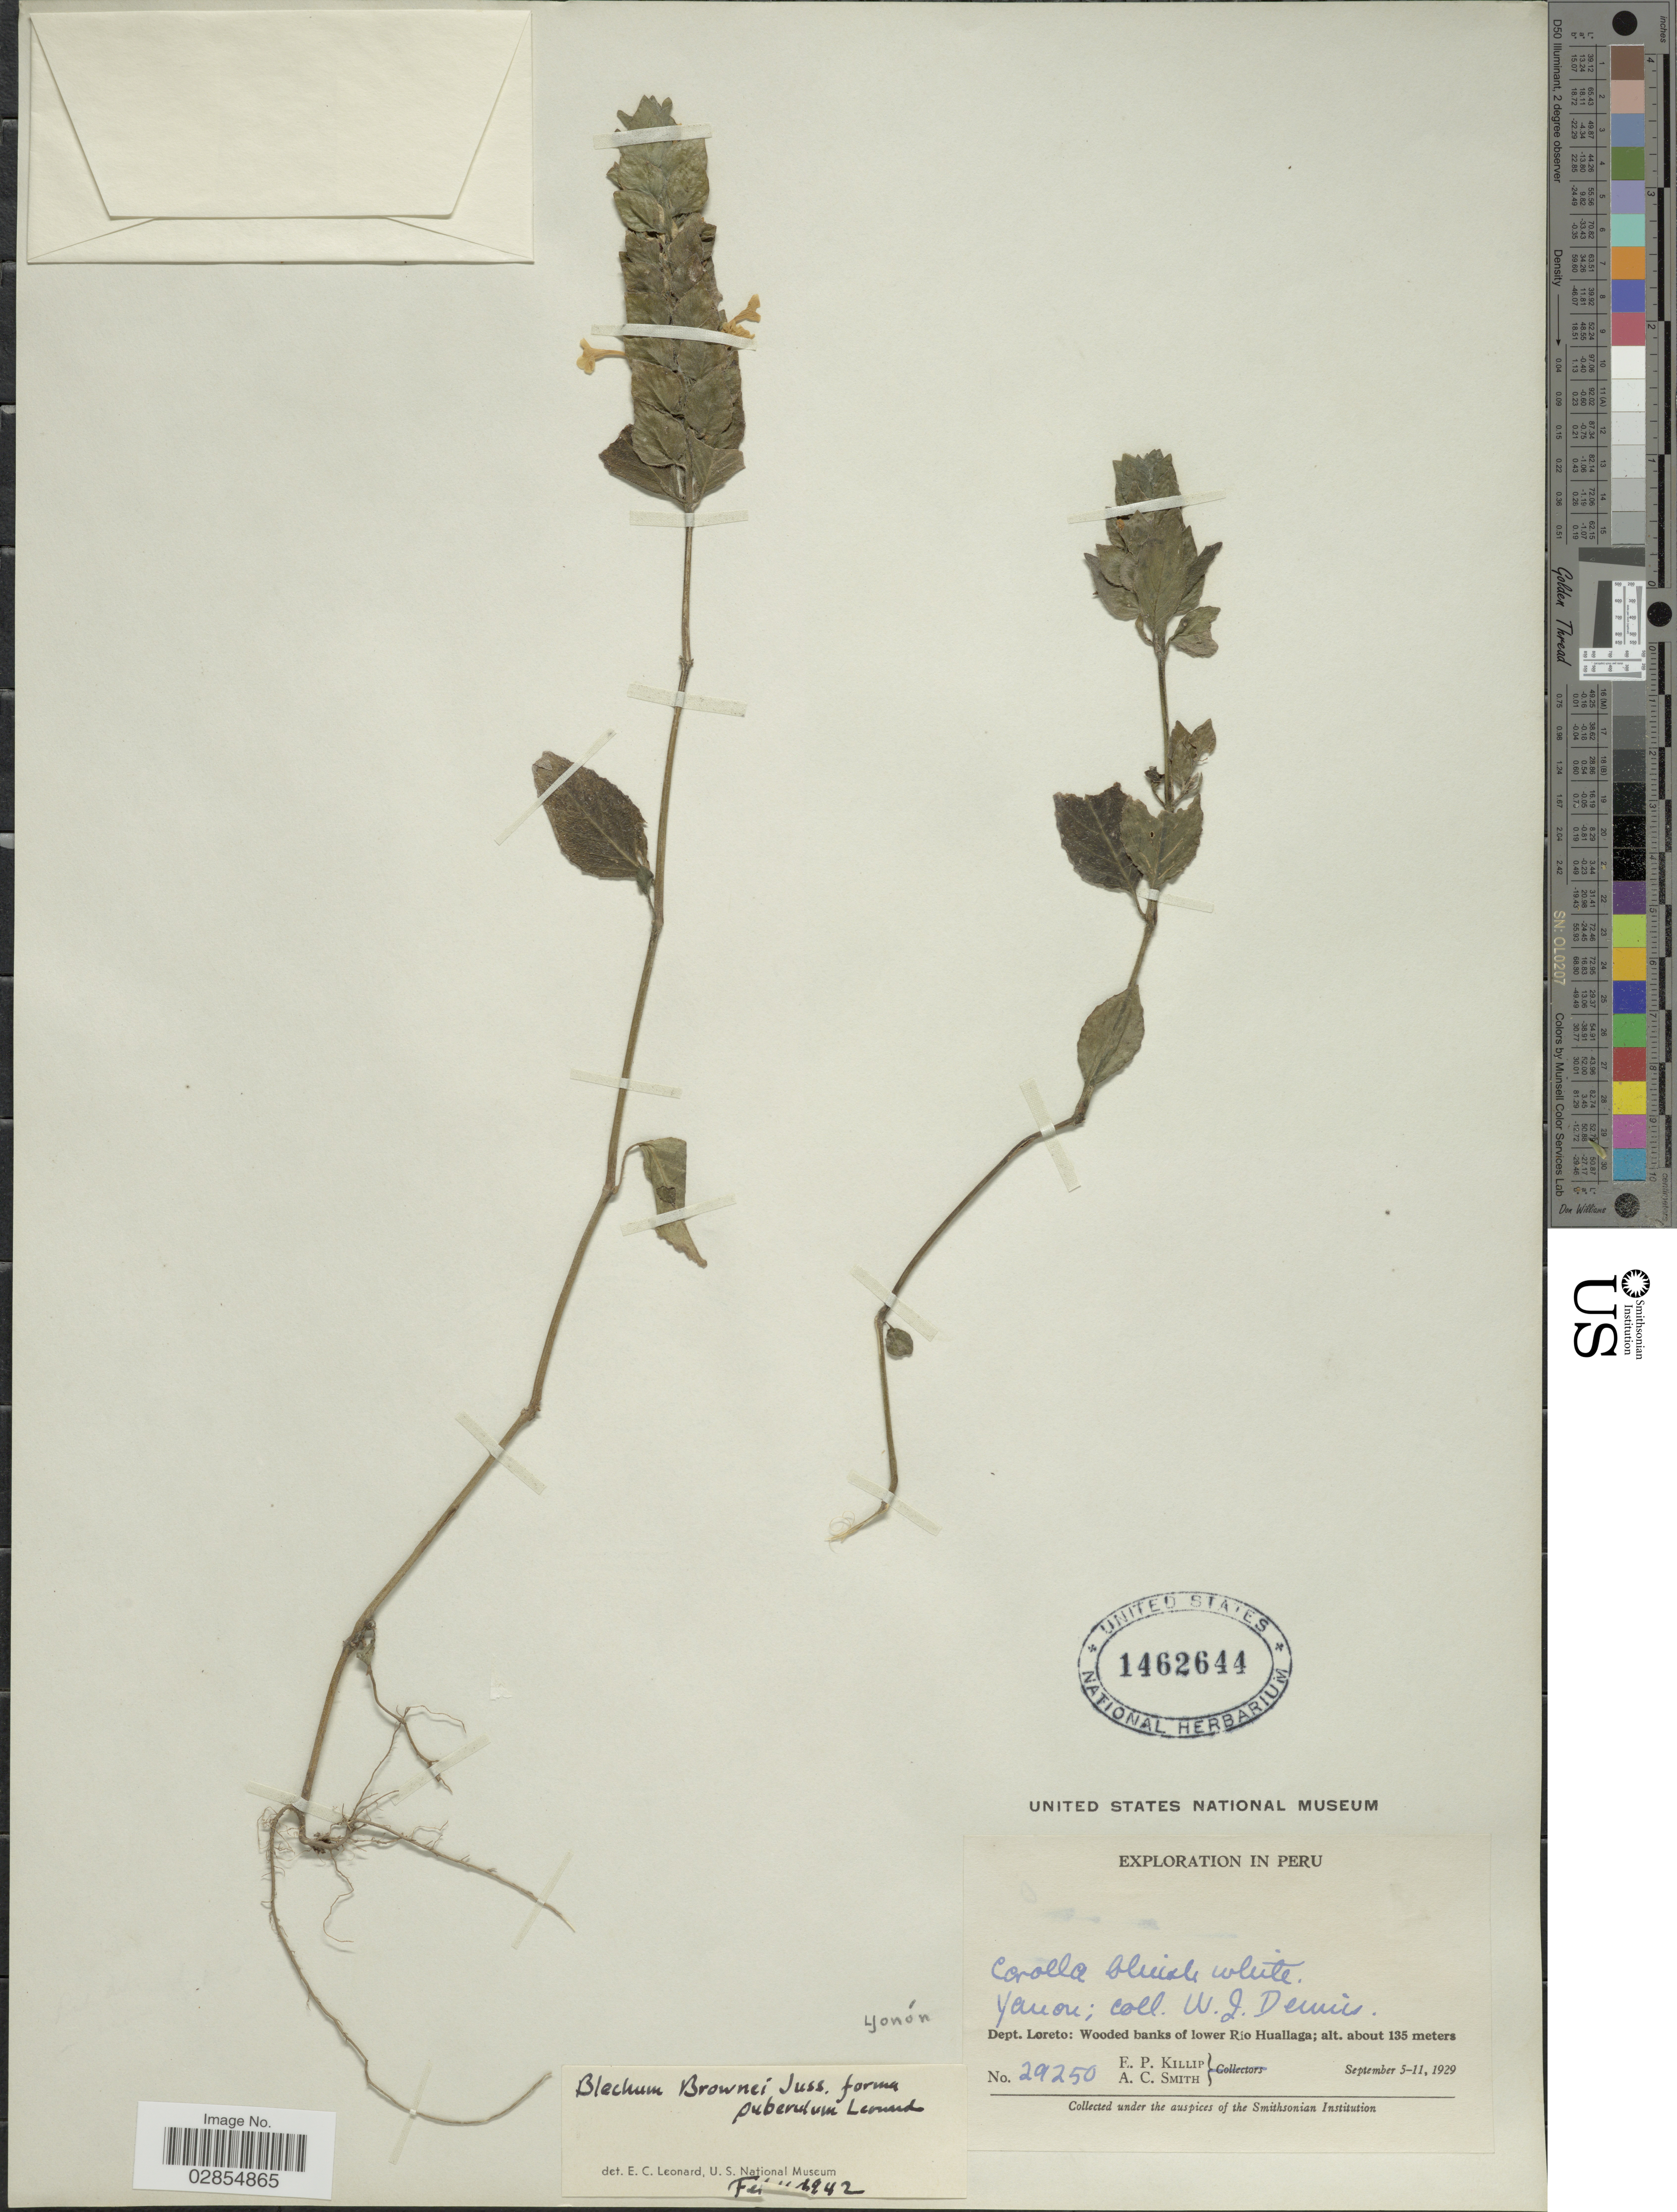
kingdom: Plantae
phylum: Tracheophyta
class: Magnoliopsida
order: Lamiales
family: Acanthaceae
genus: Blechum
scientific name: Blechum brownei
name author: Juss.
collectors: W. J. Dennis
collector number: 29250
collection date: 1929-09-05/1929-09-11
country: Peru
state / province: Loreto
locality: Dept. Loreto: Wooded banks of lower Río Huallaga. Yonón.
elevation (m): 135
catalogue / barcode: US 1462644